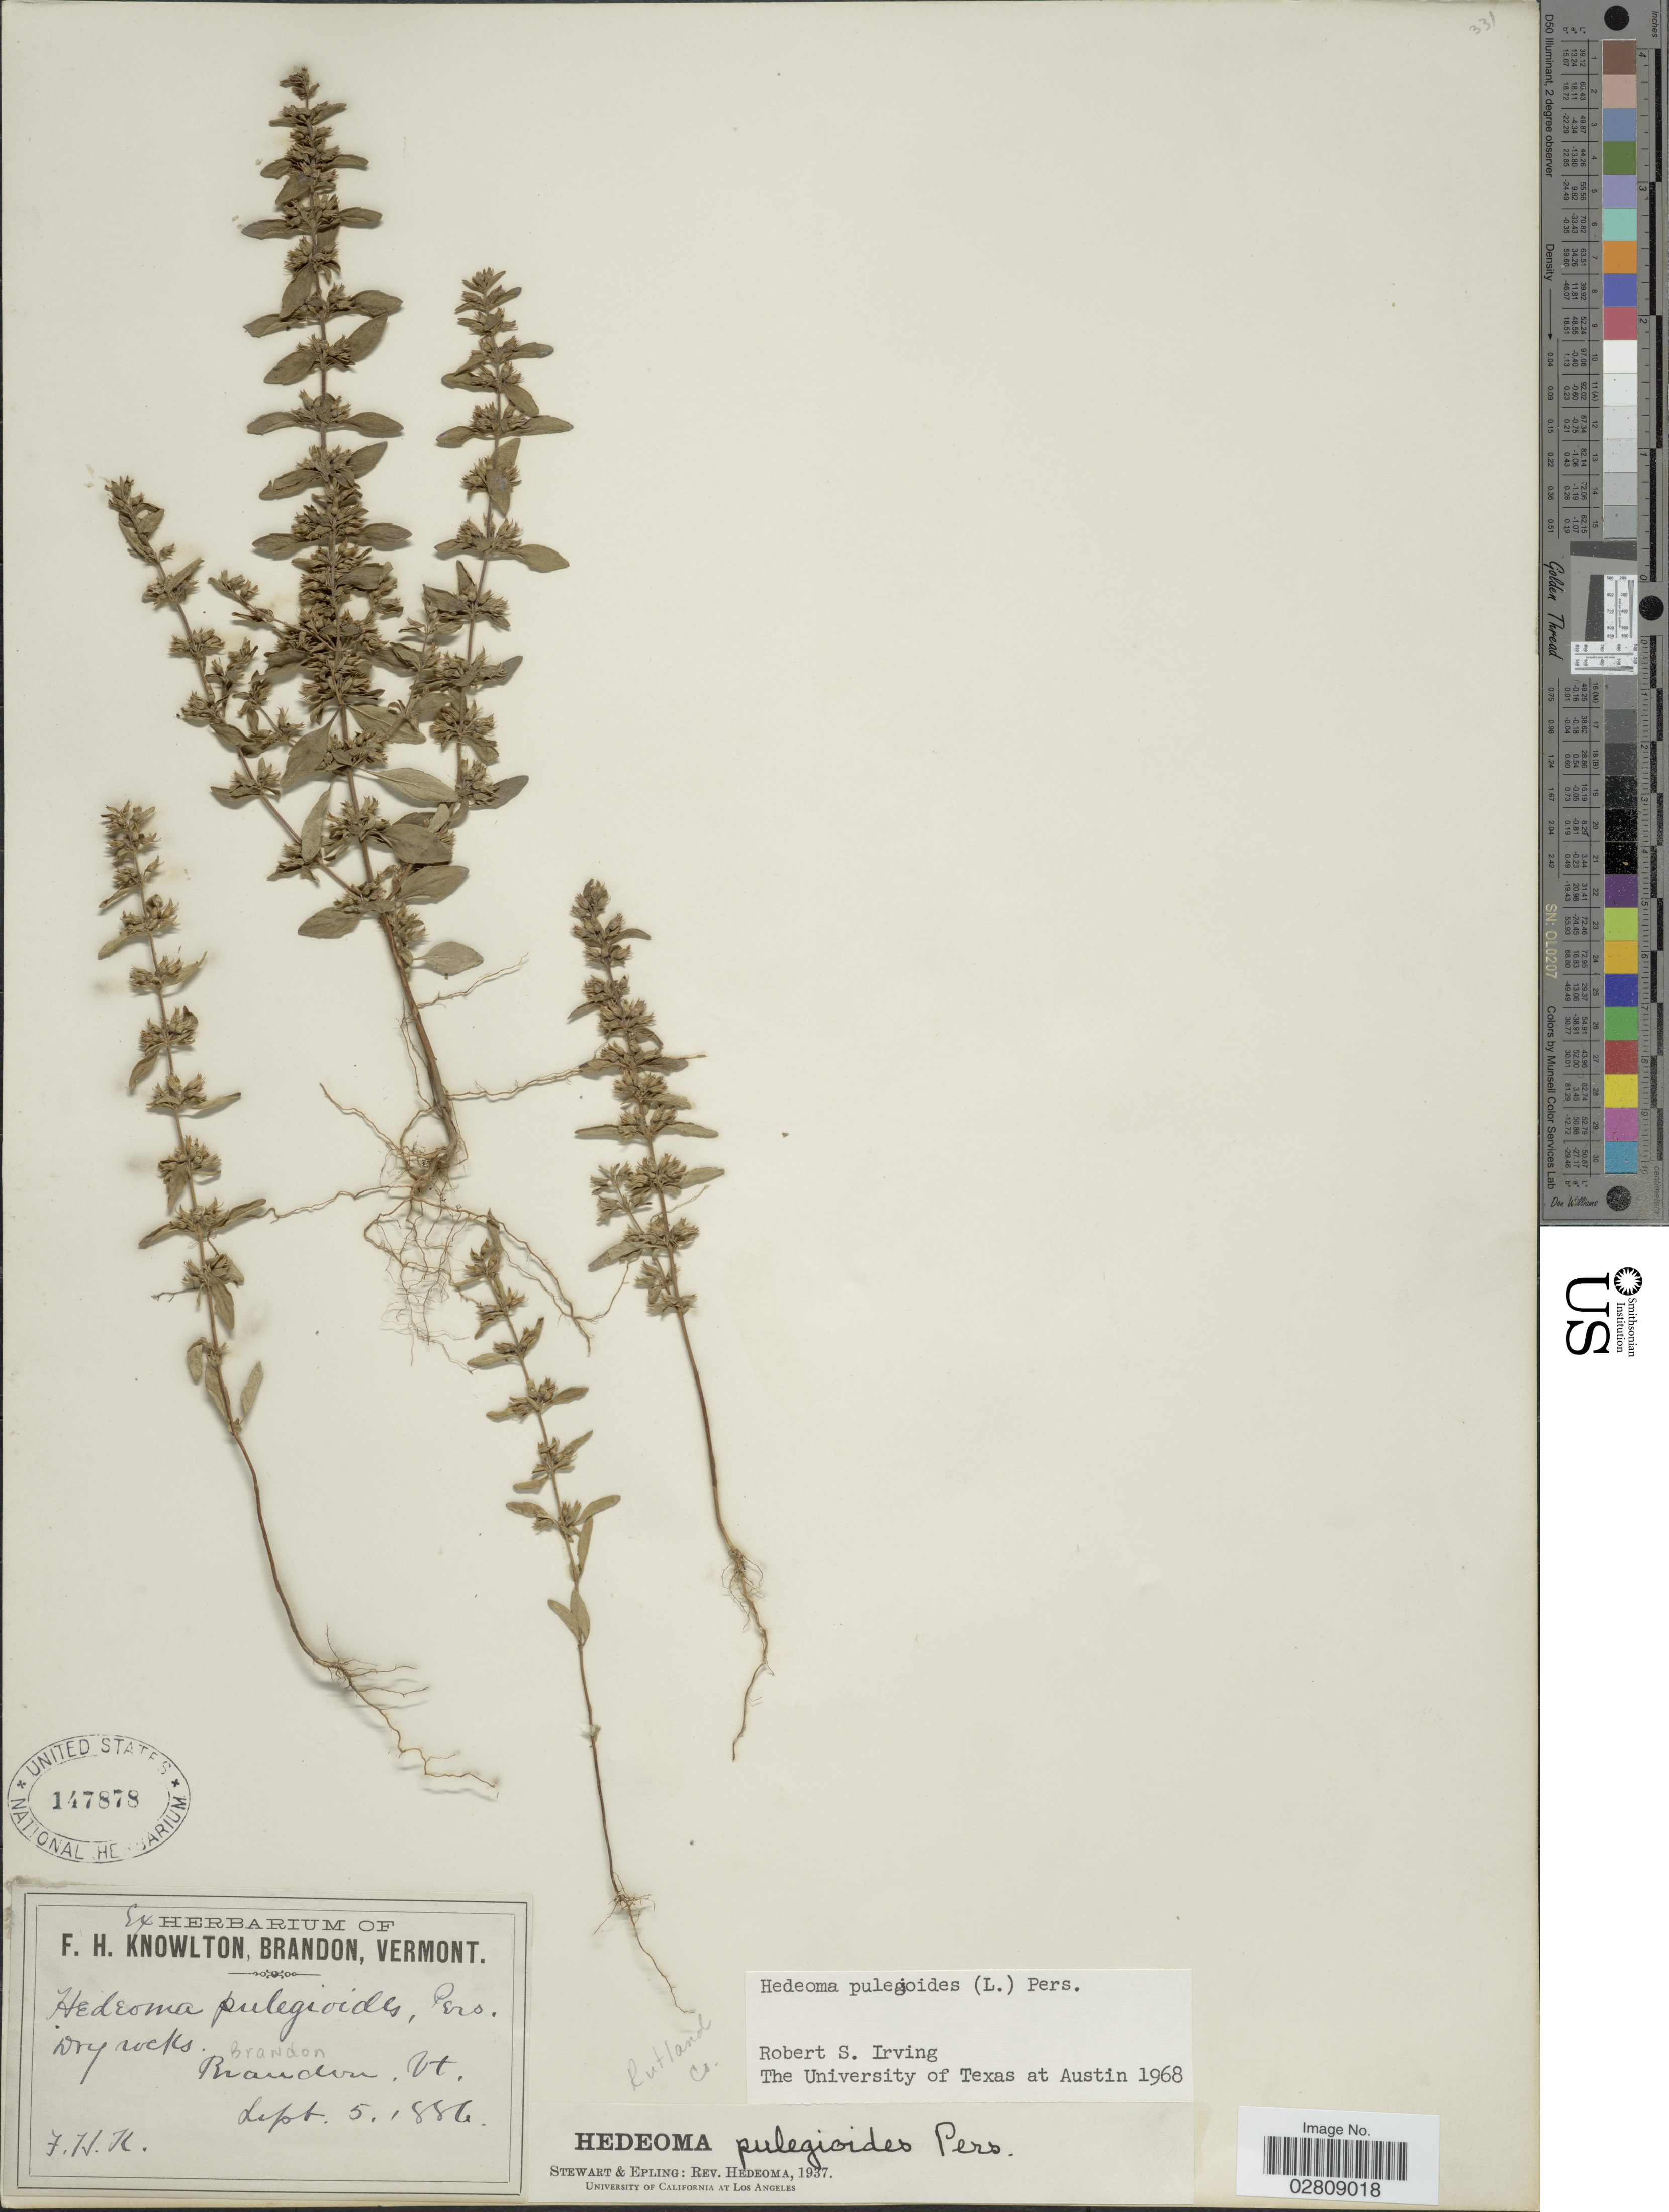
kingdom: Plantae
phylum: Tracheophyta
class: Magnoliopsida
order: Lamiales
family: Lamiaceae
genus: Hedeoma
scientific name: Hedeoma pulegioides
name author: (L.) Pers.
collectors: F. H. Knowlton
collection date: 1886-09-05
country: United States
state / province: Vermont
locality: Brandon. Rutland Co.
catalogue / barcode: US 147878